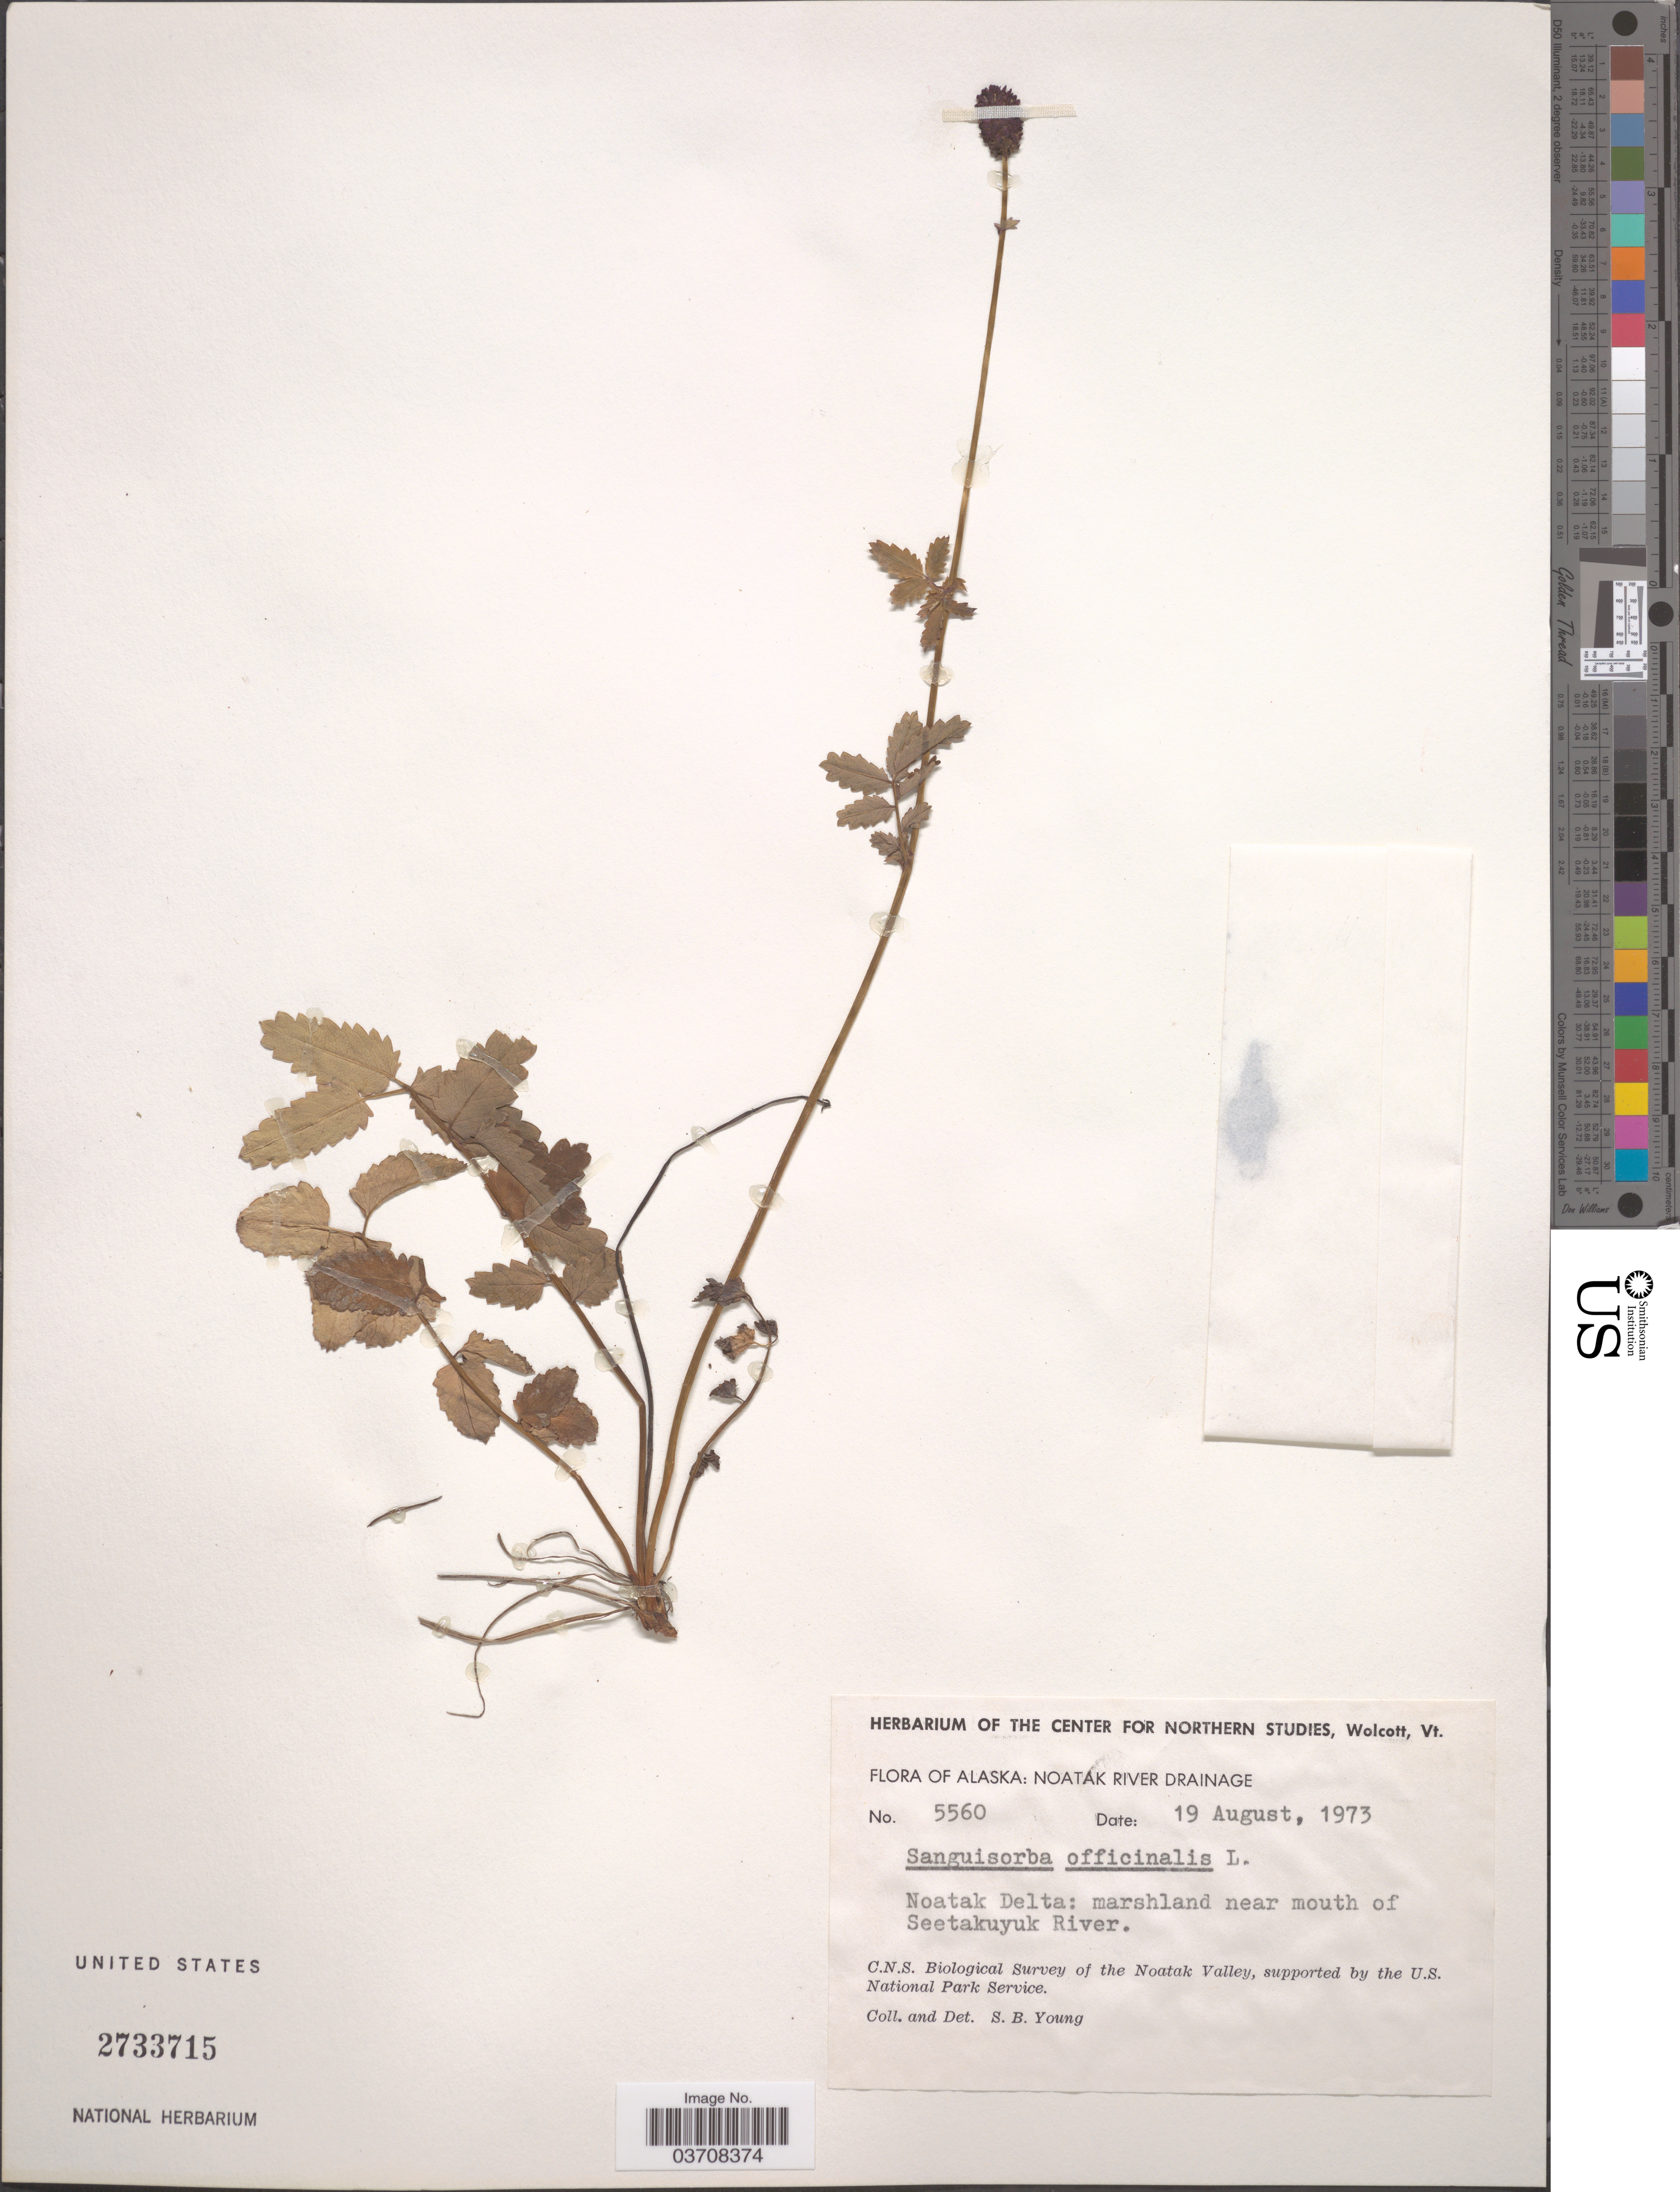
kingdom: Plantae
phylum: Tracheophyta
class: Magnoliopsida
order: Rosales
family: Rosaceae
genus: Sanguisorba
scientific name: Sanguisorba officinalis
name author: L.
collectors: S. Young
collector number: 5560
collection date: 1973-08-19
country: United States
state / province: Alaska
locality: Noatak River Drainage. Noatak Delta: marshland near mouth of Seetakuyuk River.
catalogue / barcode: US 2733715